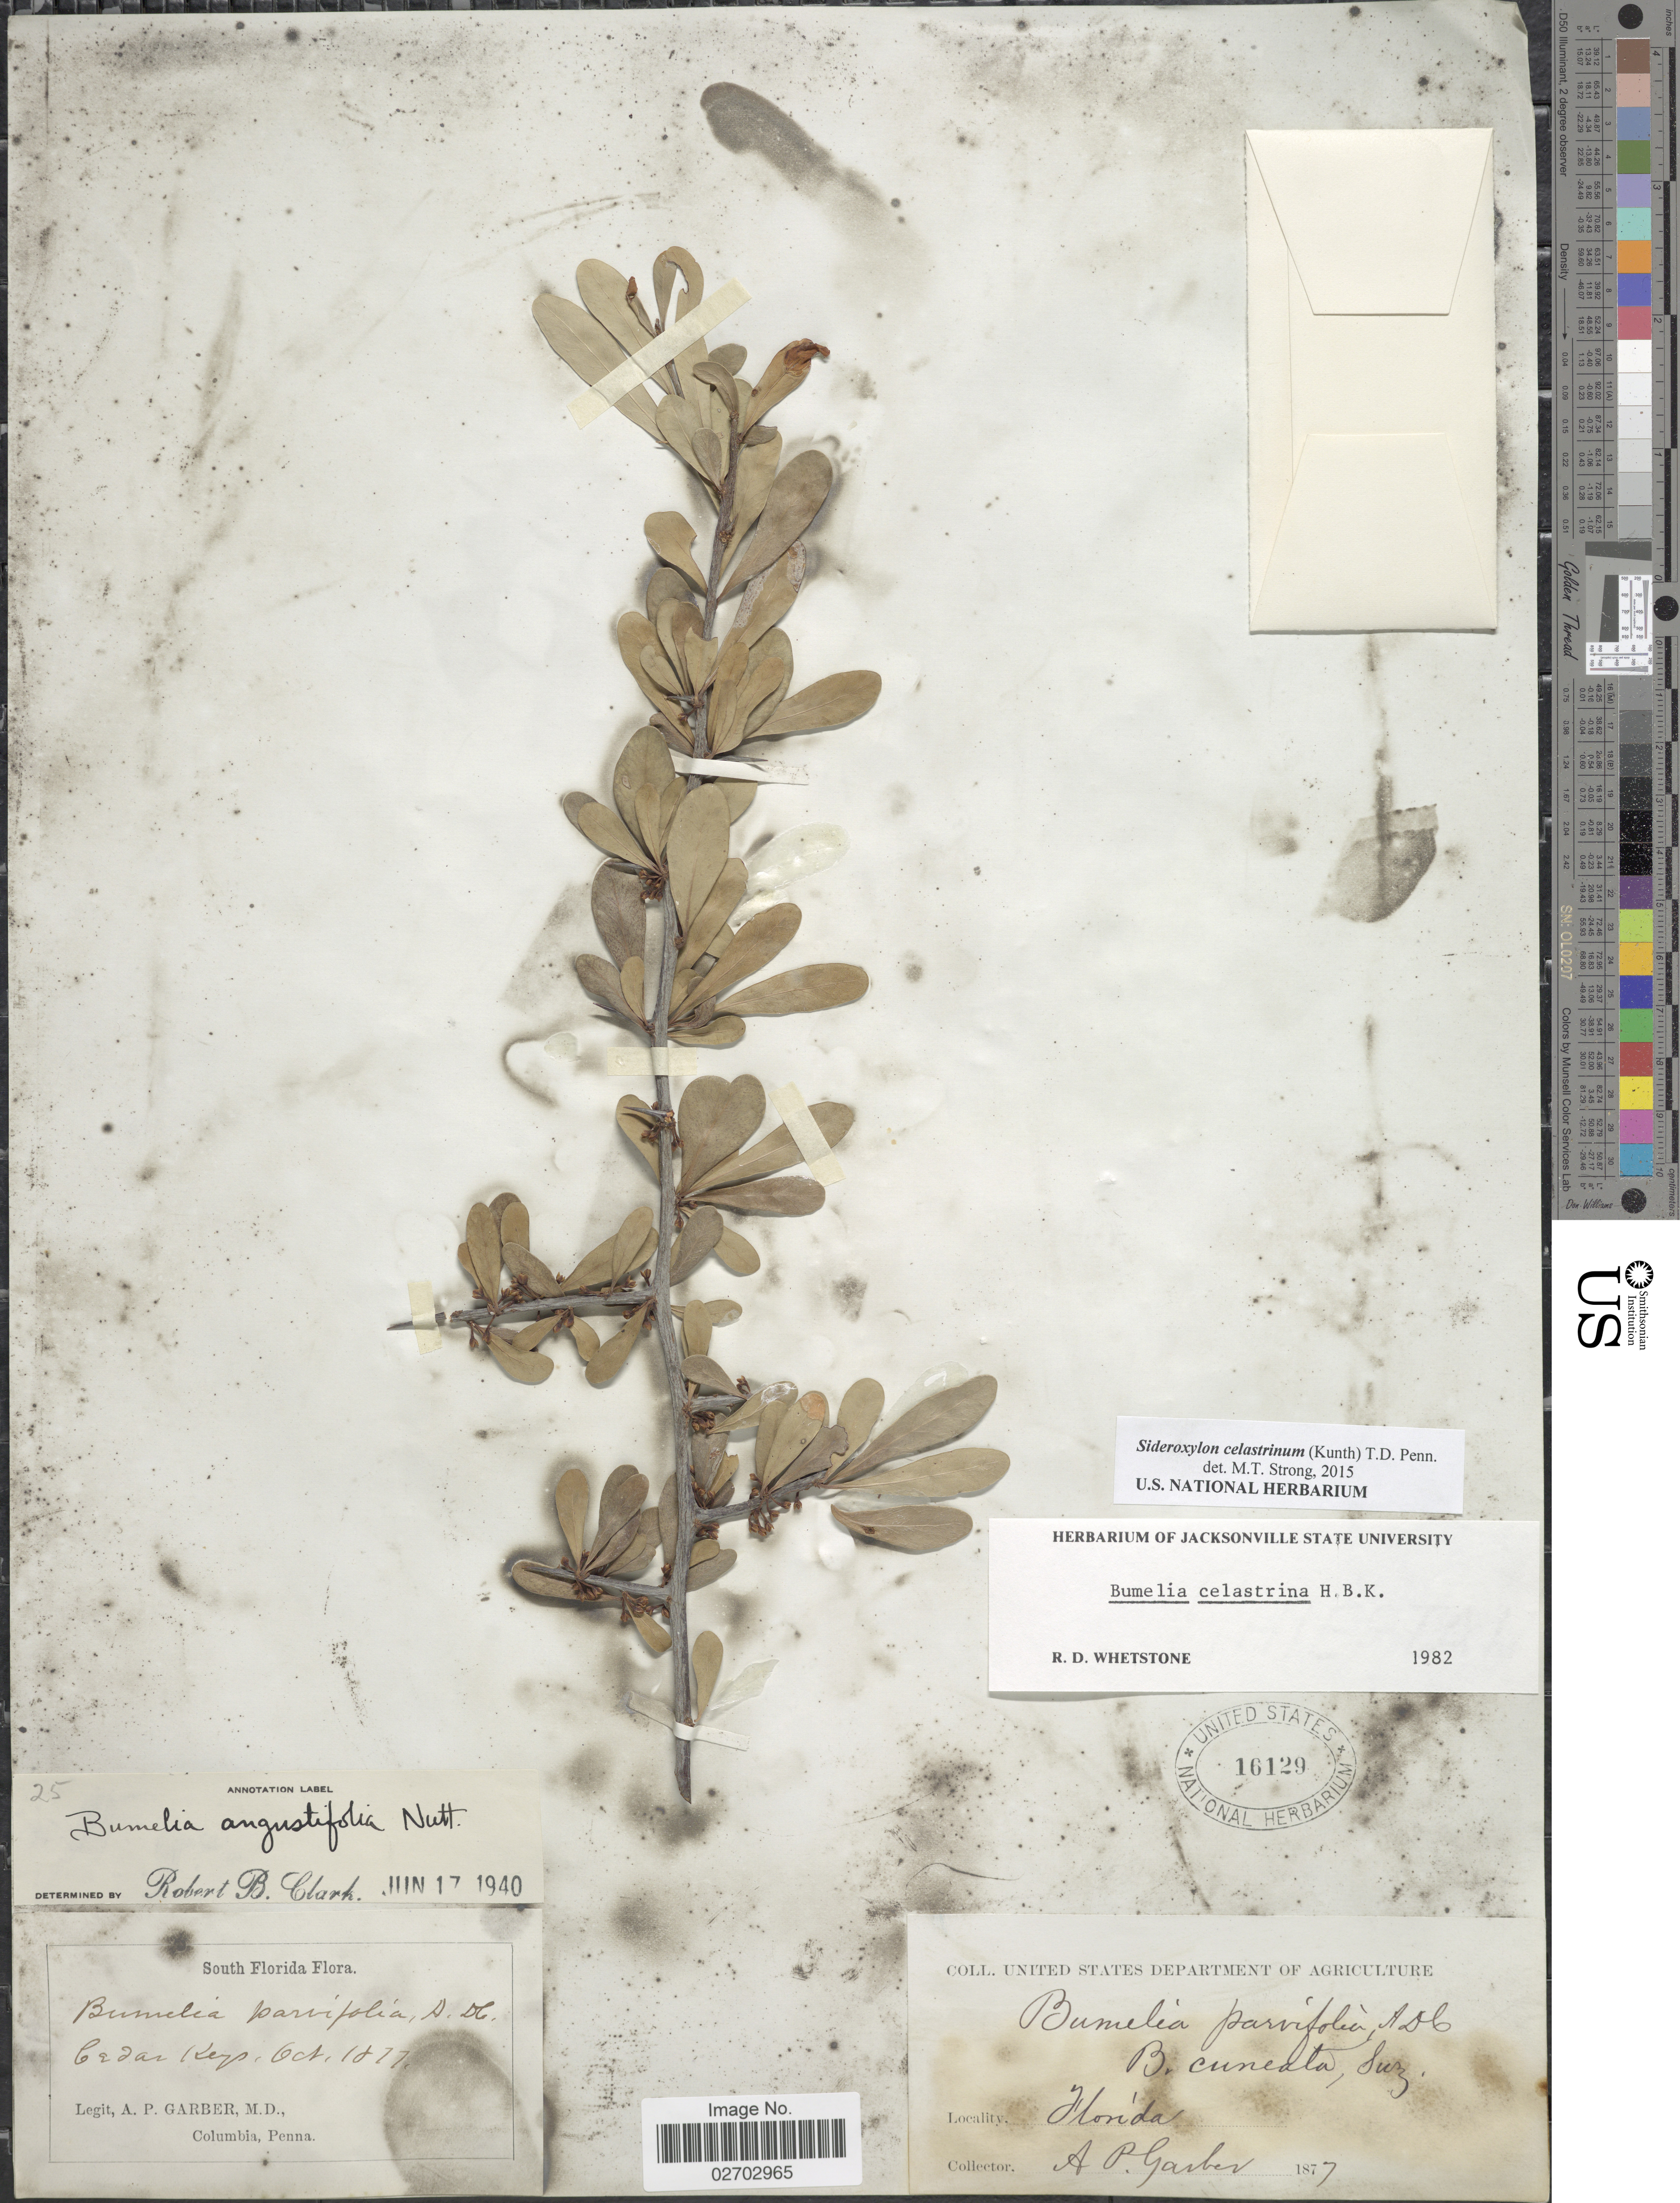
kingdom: Plantae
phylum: Tracheophyta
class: Magnoliopsida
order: Ericales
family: Sapotaceae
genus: Sideroxylon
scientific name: Sideroxylon celastrinum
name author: (Kunth) T.D. Penn.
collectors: A. P. Garber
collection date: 1877-10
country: United States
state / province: Florida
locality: South Florida, Cedar Keys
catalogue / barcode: US 16129